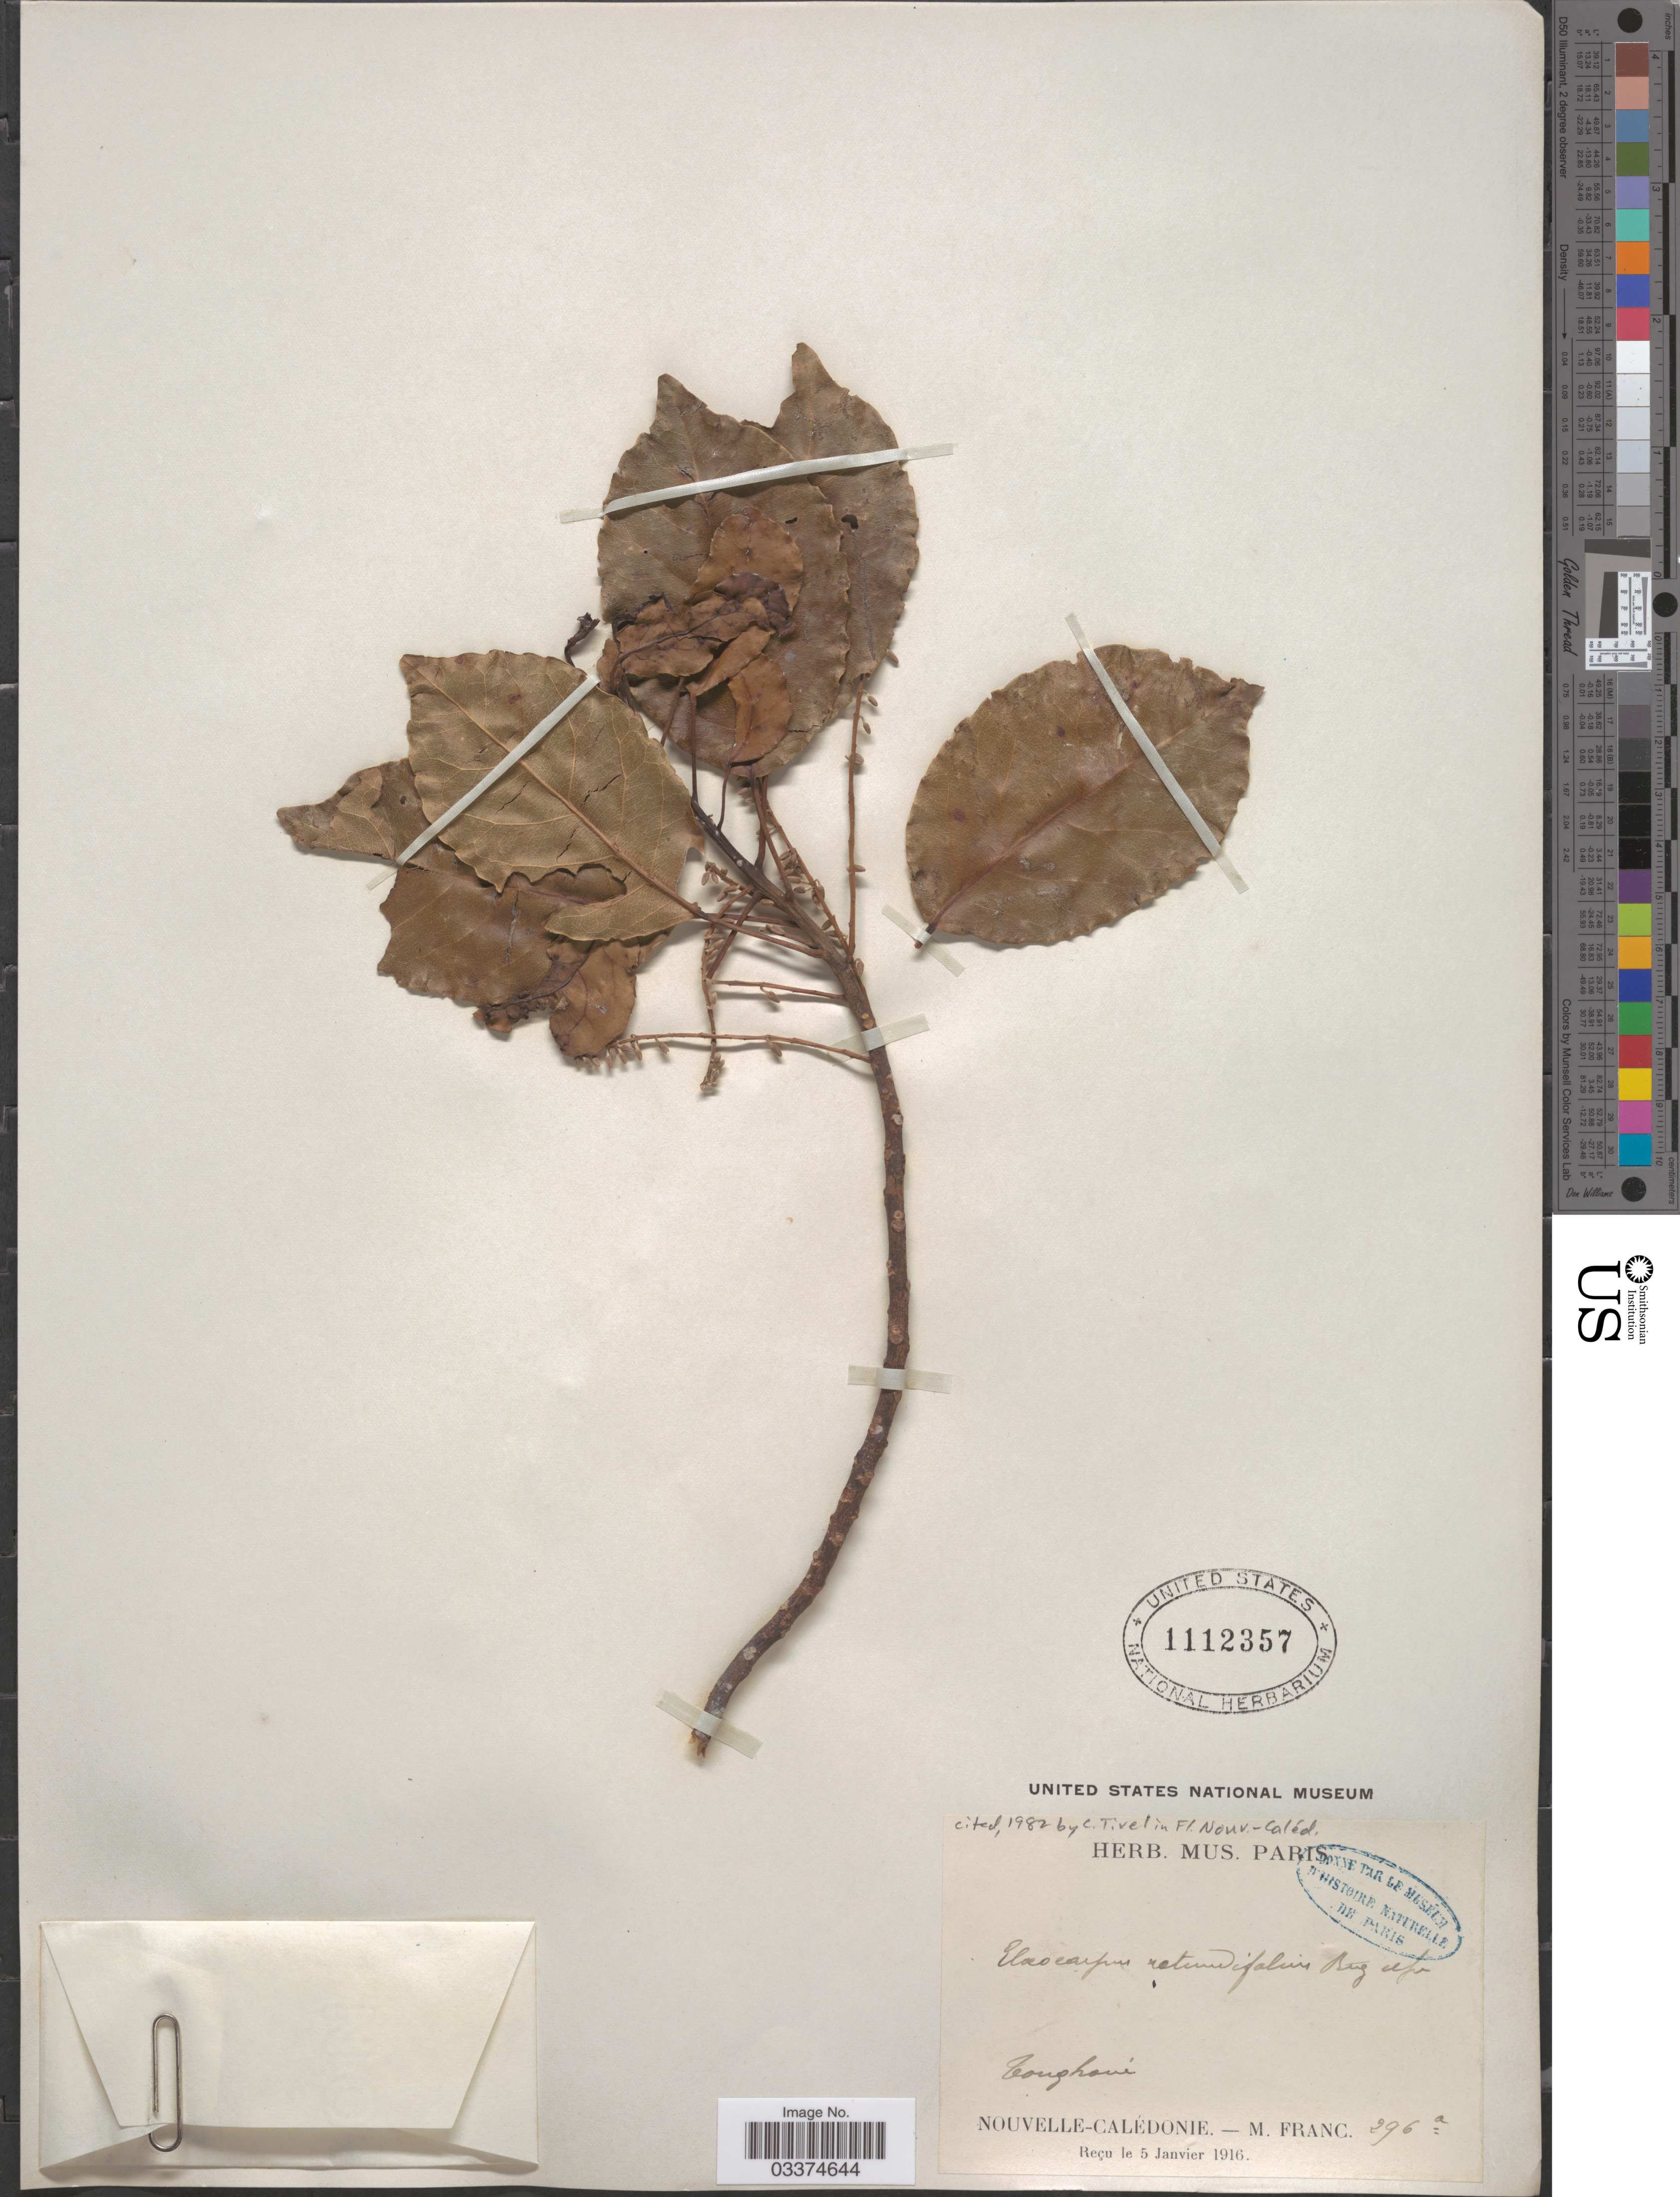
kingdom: Plantae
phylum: Tracheophyta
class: Magnoliopsida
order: Oxalidales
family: Elaeocarpaceae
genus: Elaeocarpus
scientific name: Elaeocarpus rotundifolius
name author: Brongn. & Gris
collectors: M. Franc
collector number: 296a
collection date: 1916-01-05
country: New Caledonia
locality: Tonghoué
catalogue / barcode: US 1112357